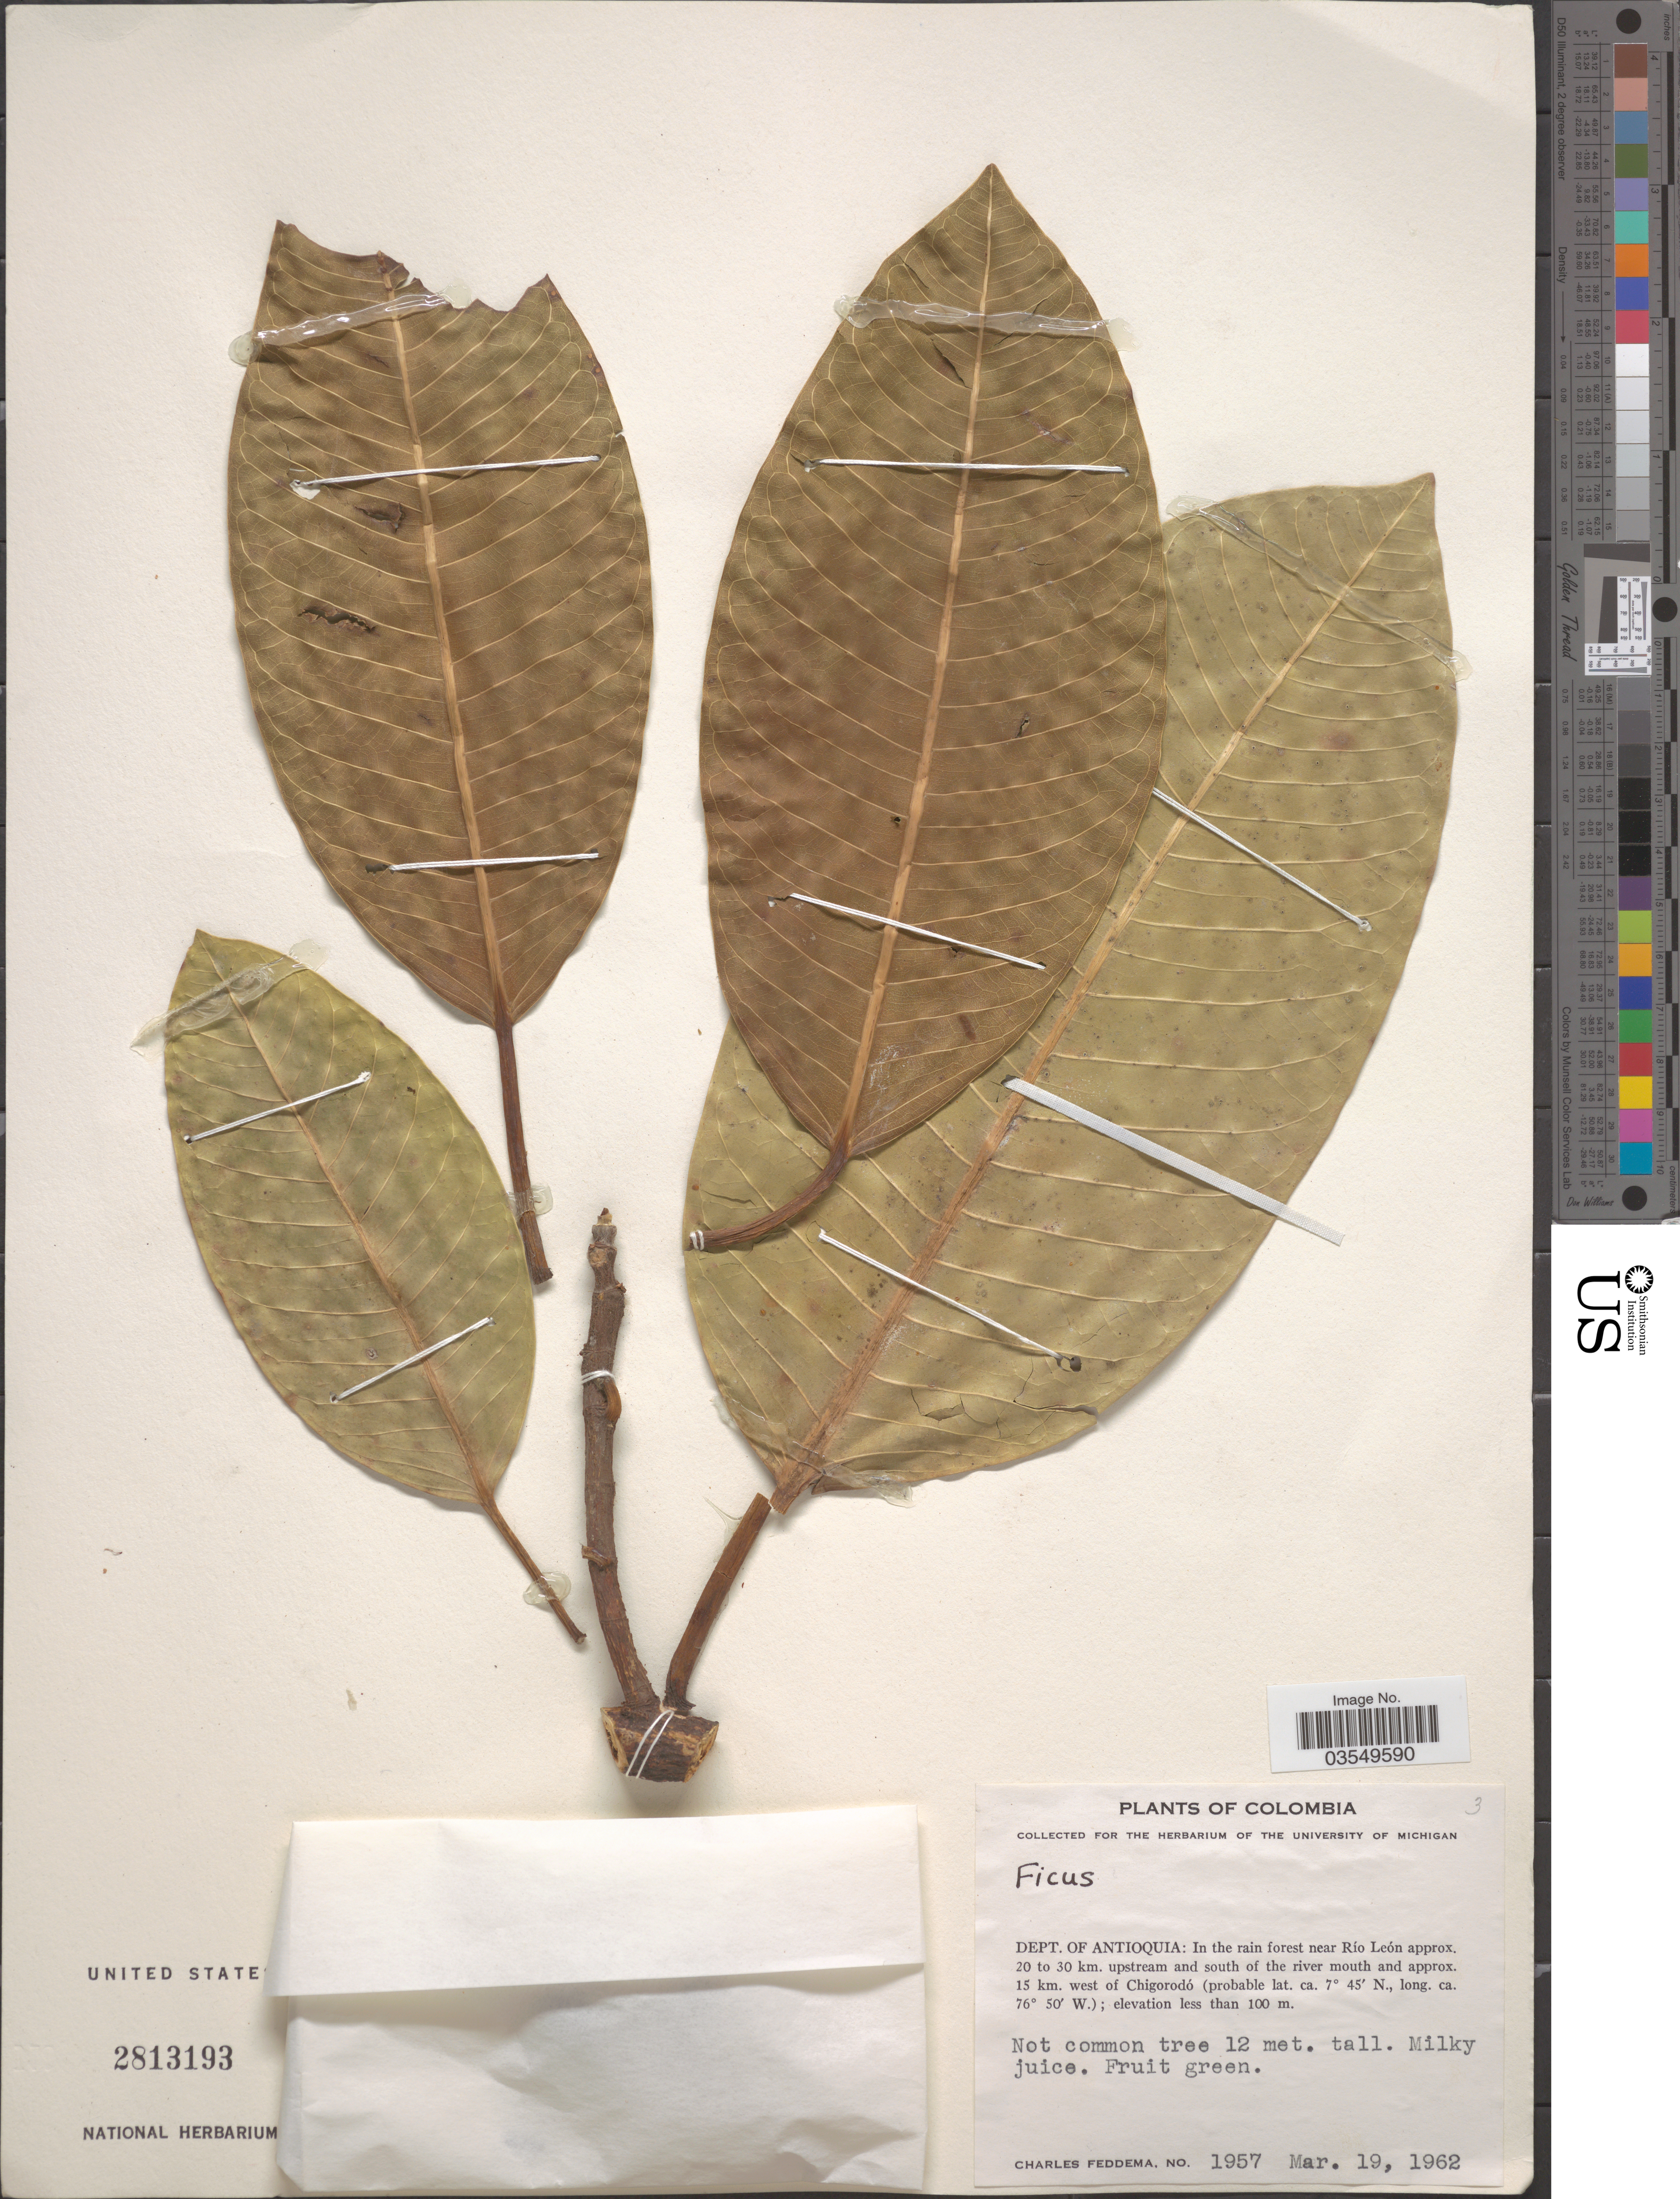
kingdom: Plantae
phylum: Tracheophyta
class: Magnoliopsida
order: Rosales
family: Moraceae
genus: Ficus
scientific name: Ficus insipida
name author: Willd.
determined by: Mitidieri, Nicole, (WIS), University of Wisconsin - Madison (UNITED STATES)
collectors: C. Feddema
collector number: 1957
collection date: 1962-03-19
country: Colombia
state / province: Antioquia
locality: Dept. of Antioquia: In the rain forest near Río León approx. 20 to 30 km. upstream and south of the river mouth and approx. 15 km. west of Chigorodó.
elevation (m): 100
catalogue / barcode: US 2813193